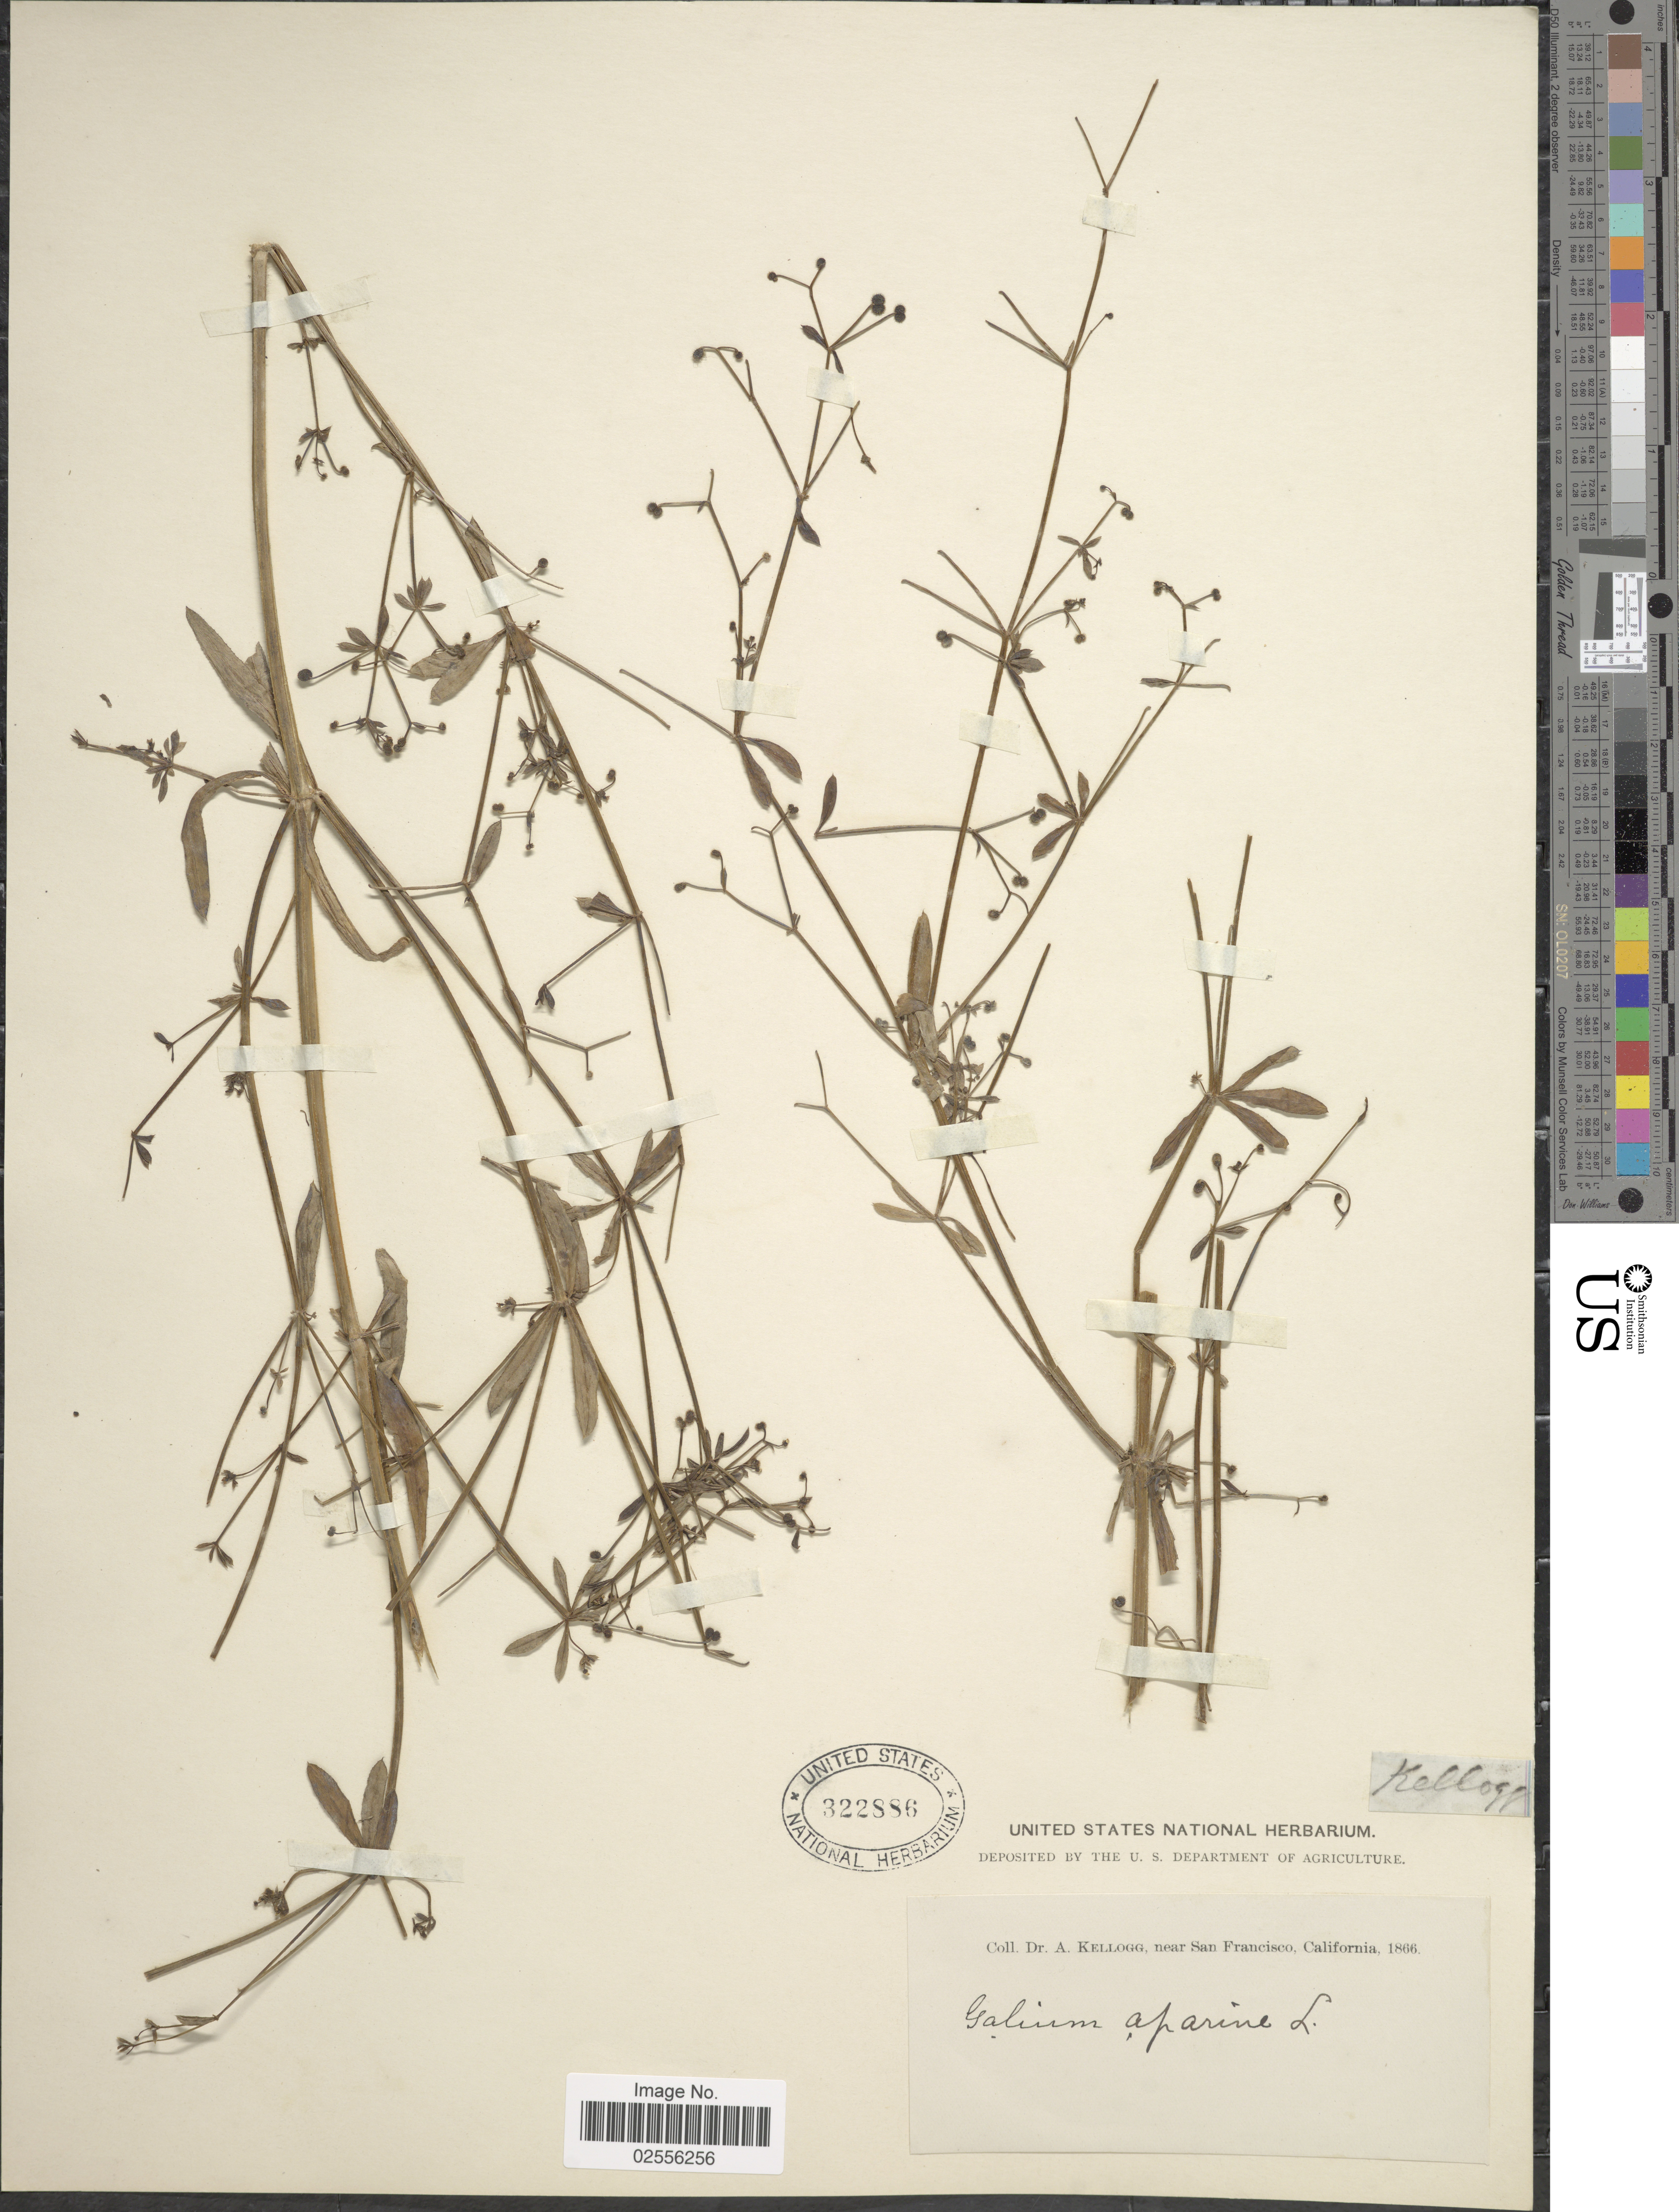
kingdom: Plantae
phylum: Tracheophyta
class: Magnoliopsida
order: Gentianales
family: Rubiaceae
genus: Galium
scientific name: Galium aparine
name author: L.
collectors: A. Kellogg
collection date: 1866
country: United States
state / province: California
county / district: San Francisco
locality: Near San Francisco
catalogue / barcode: US 322886